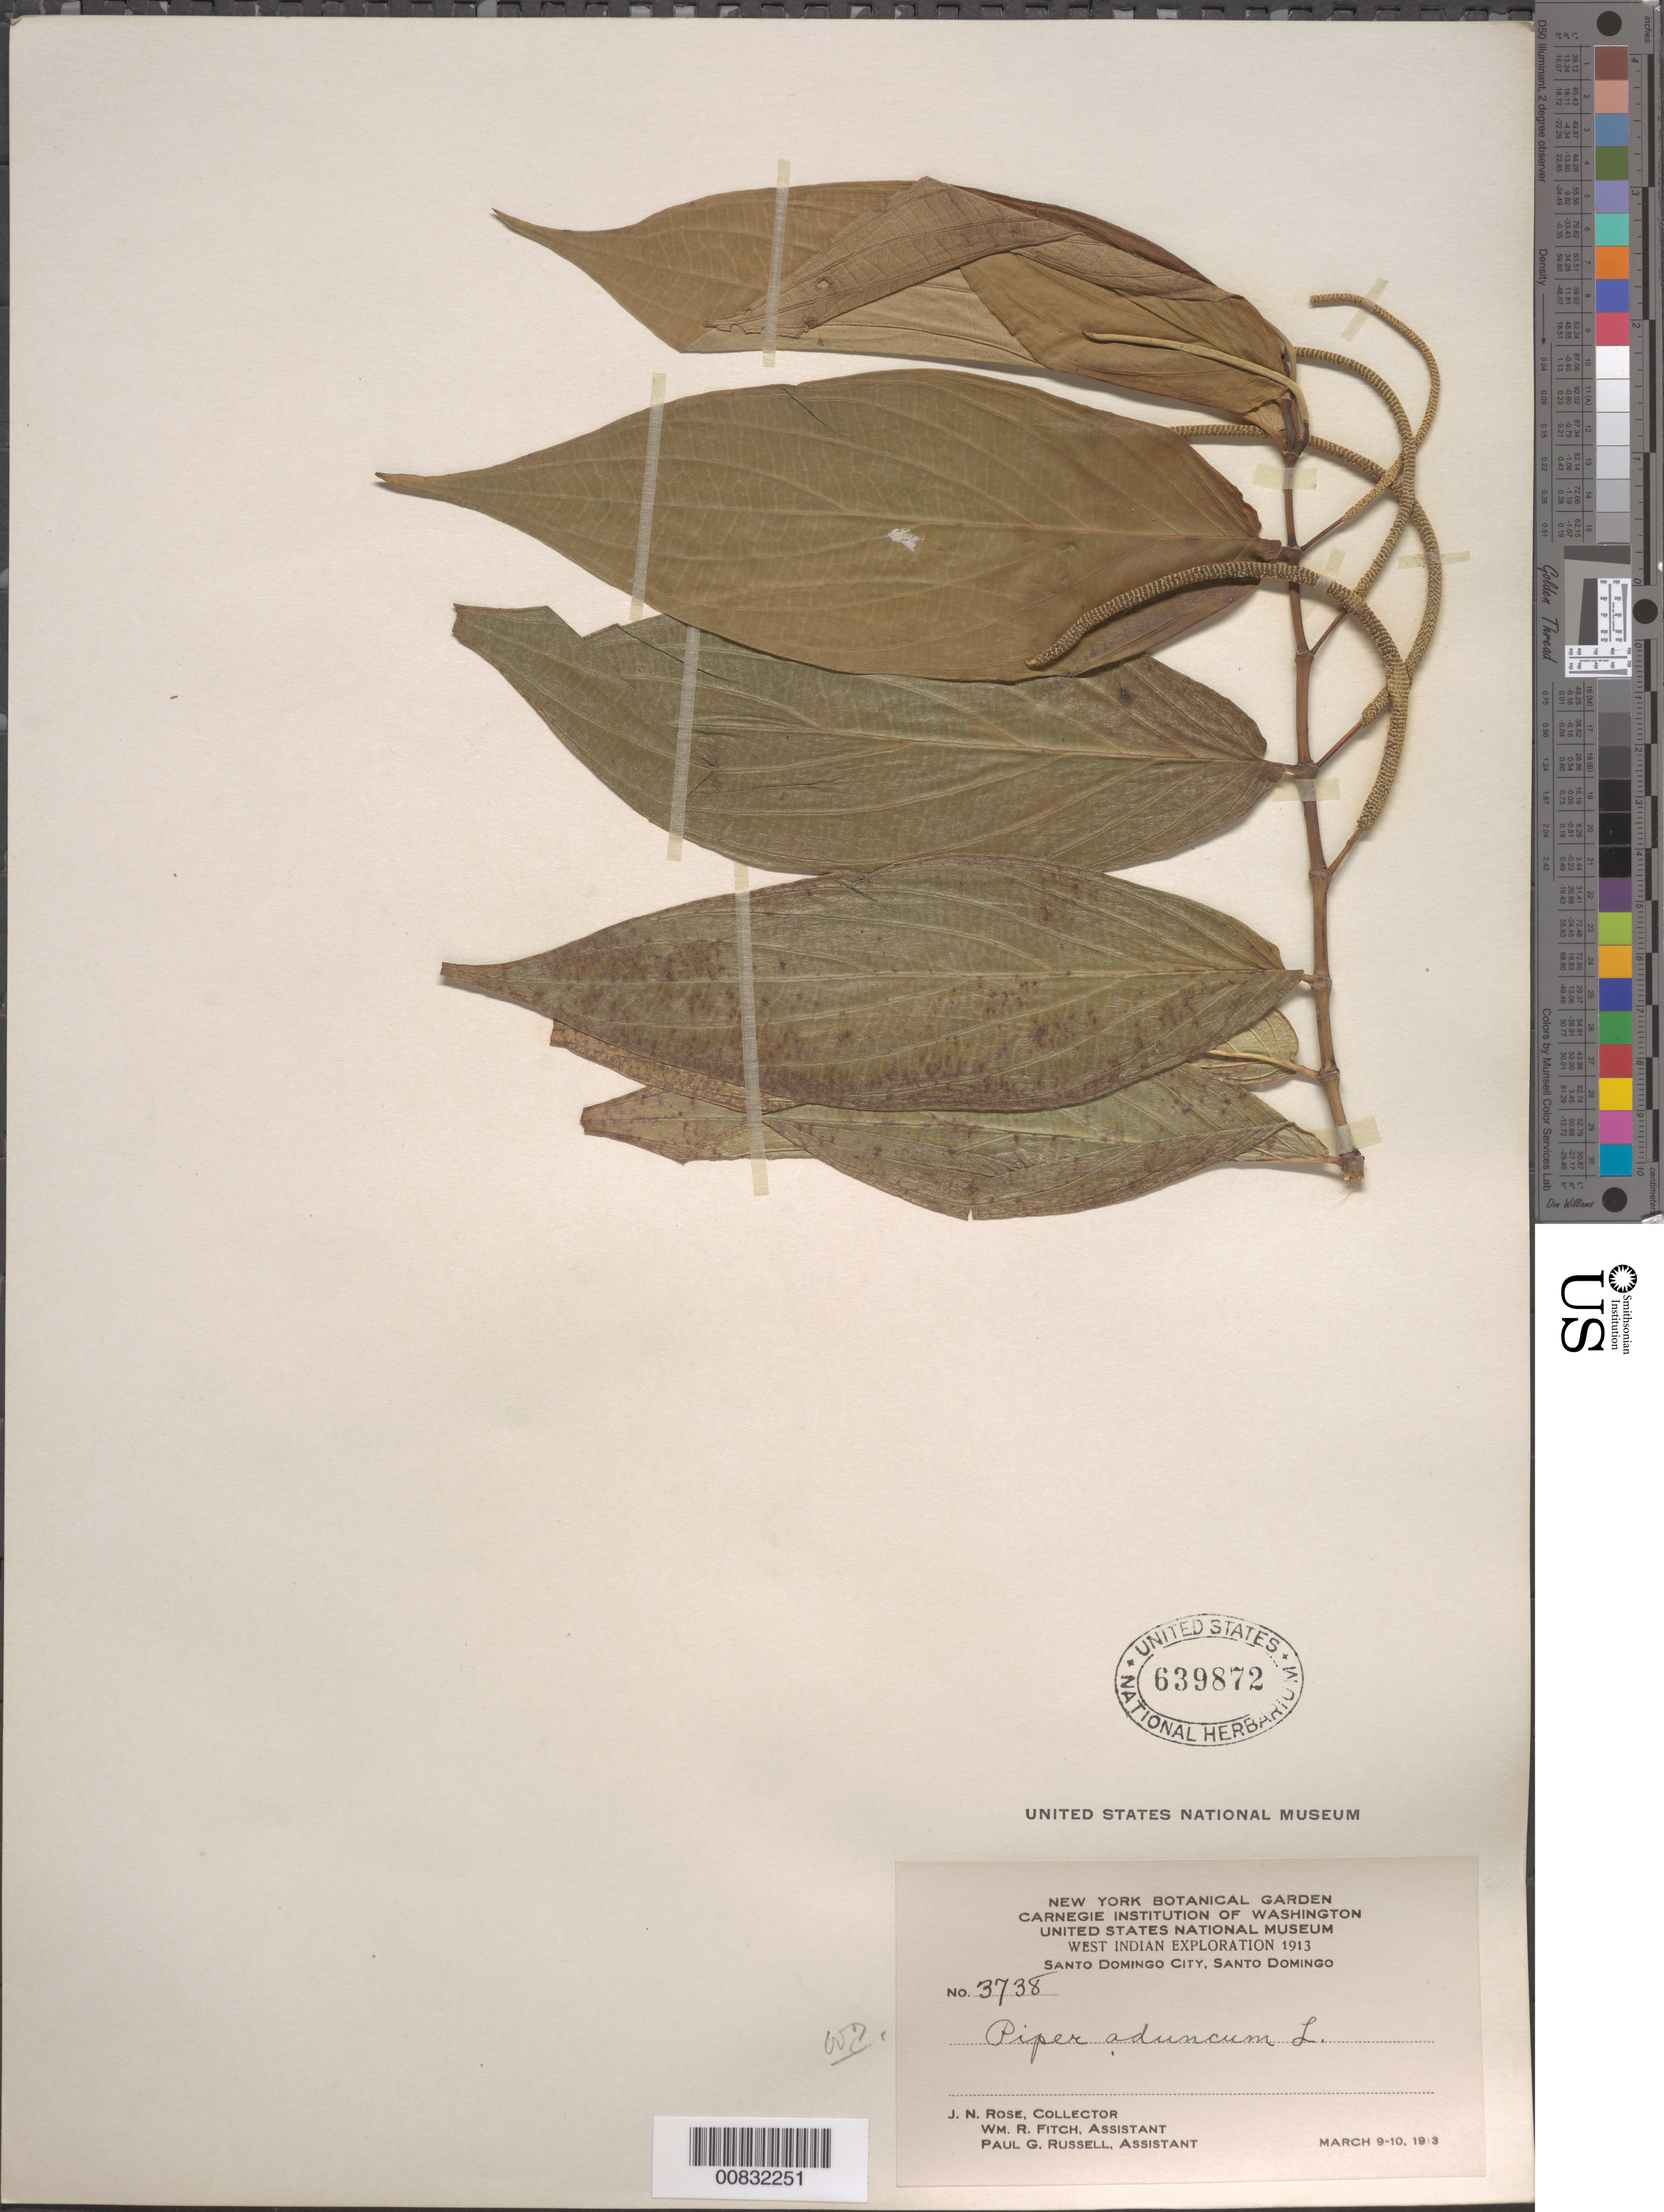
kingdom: Plantae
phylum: Tracheophyta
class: Magnoliopsida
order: Piperales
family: Piperaceae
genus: Piper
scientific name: Piper aduncum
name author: L.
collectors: J. N. Rose, W. R. Fitch & P. G. Russell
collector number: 3738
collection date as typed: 09 Mar 1913 to 10 Mar 1913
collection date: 1913-03-09/1913-03-10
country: Dominican Republic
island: Hispaniola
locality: Santo Domingo City, Santo Domingo.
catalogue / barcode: US 639872